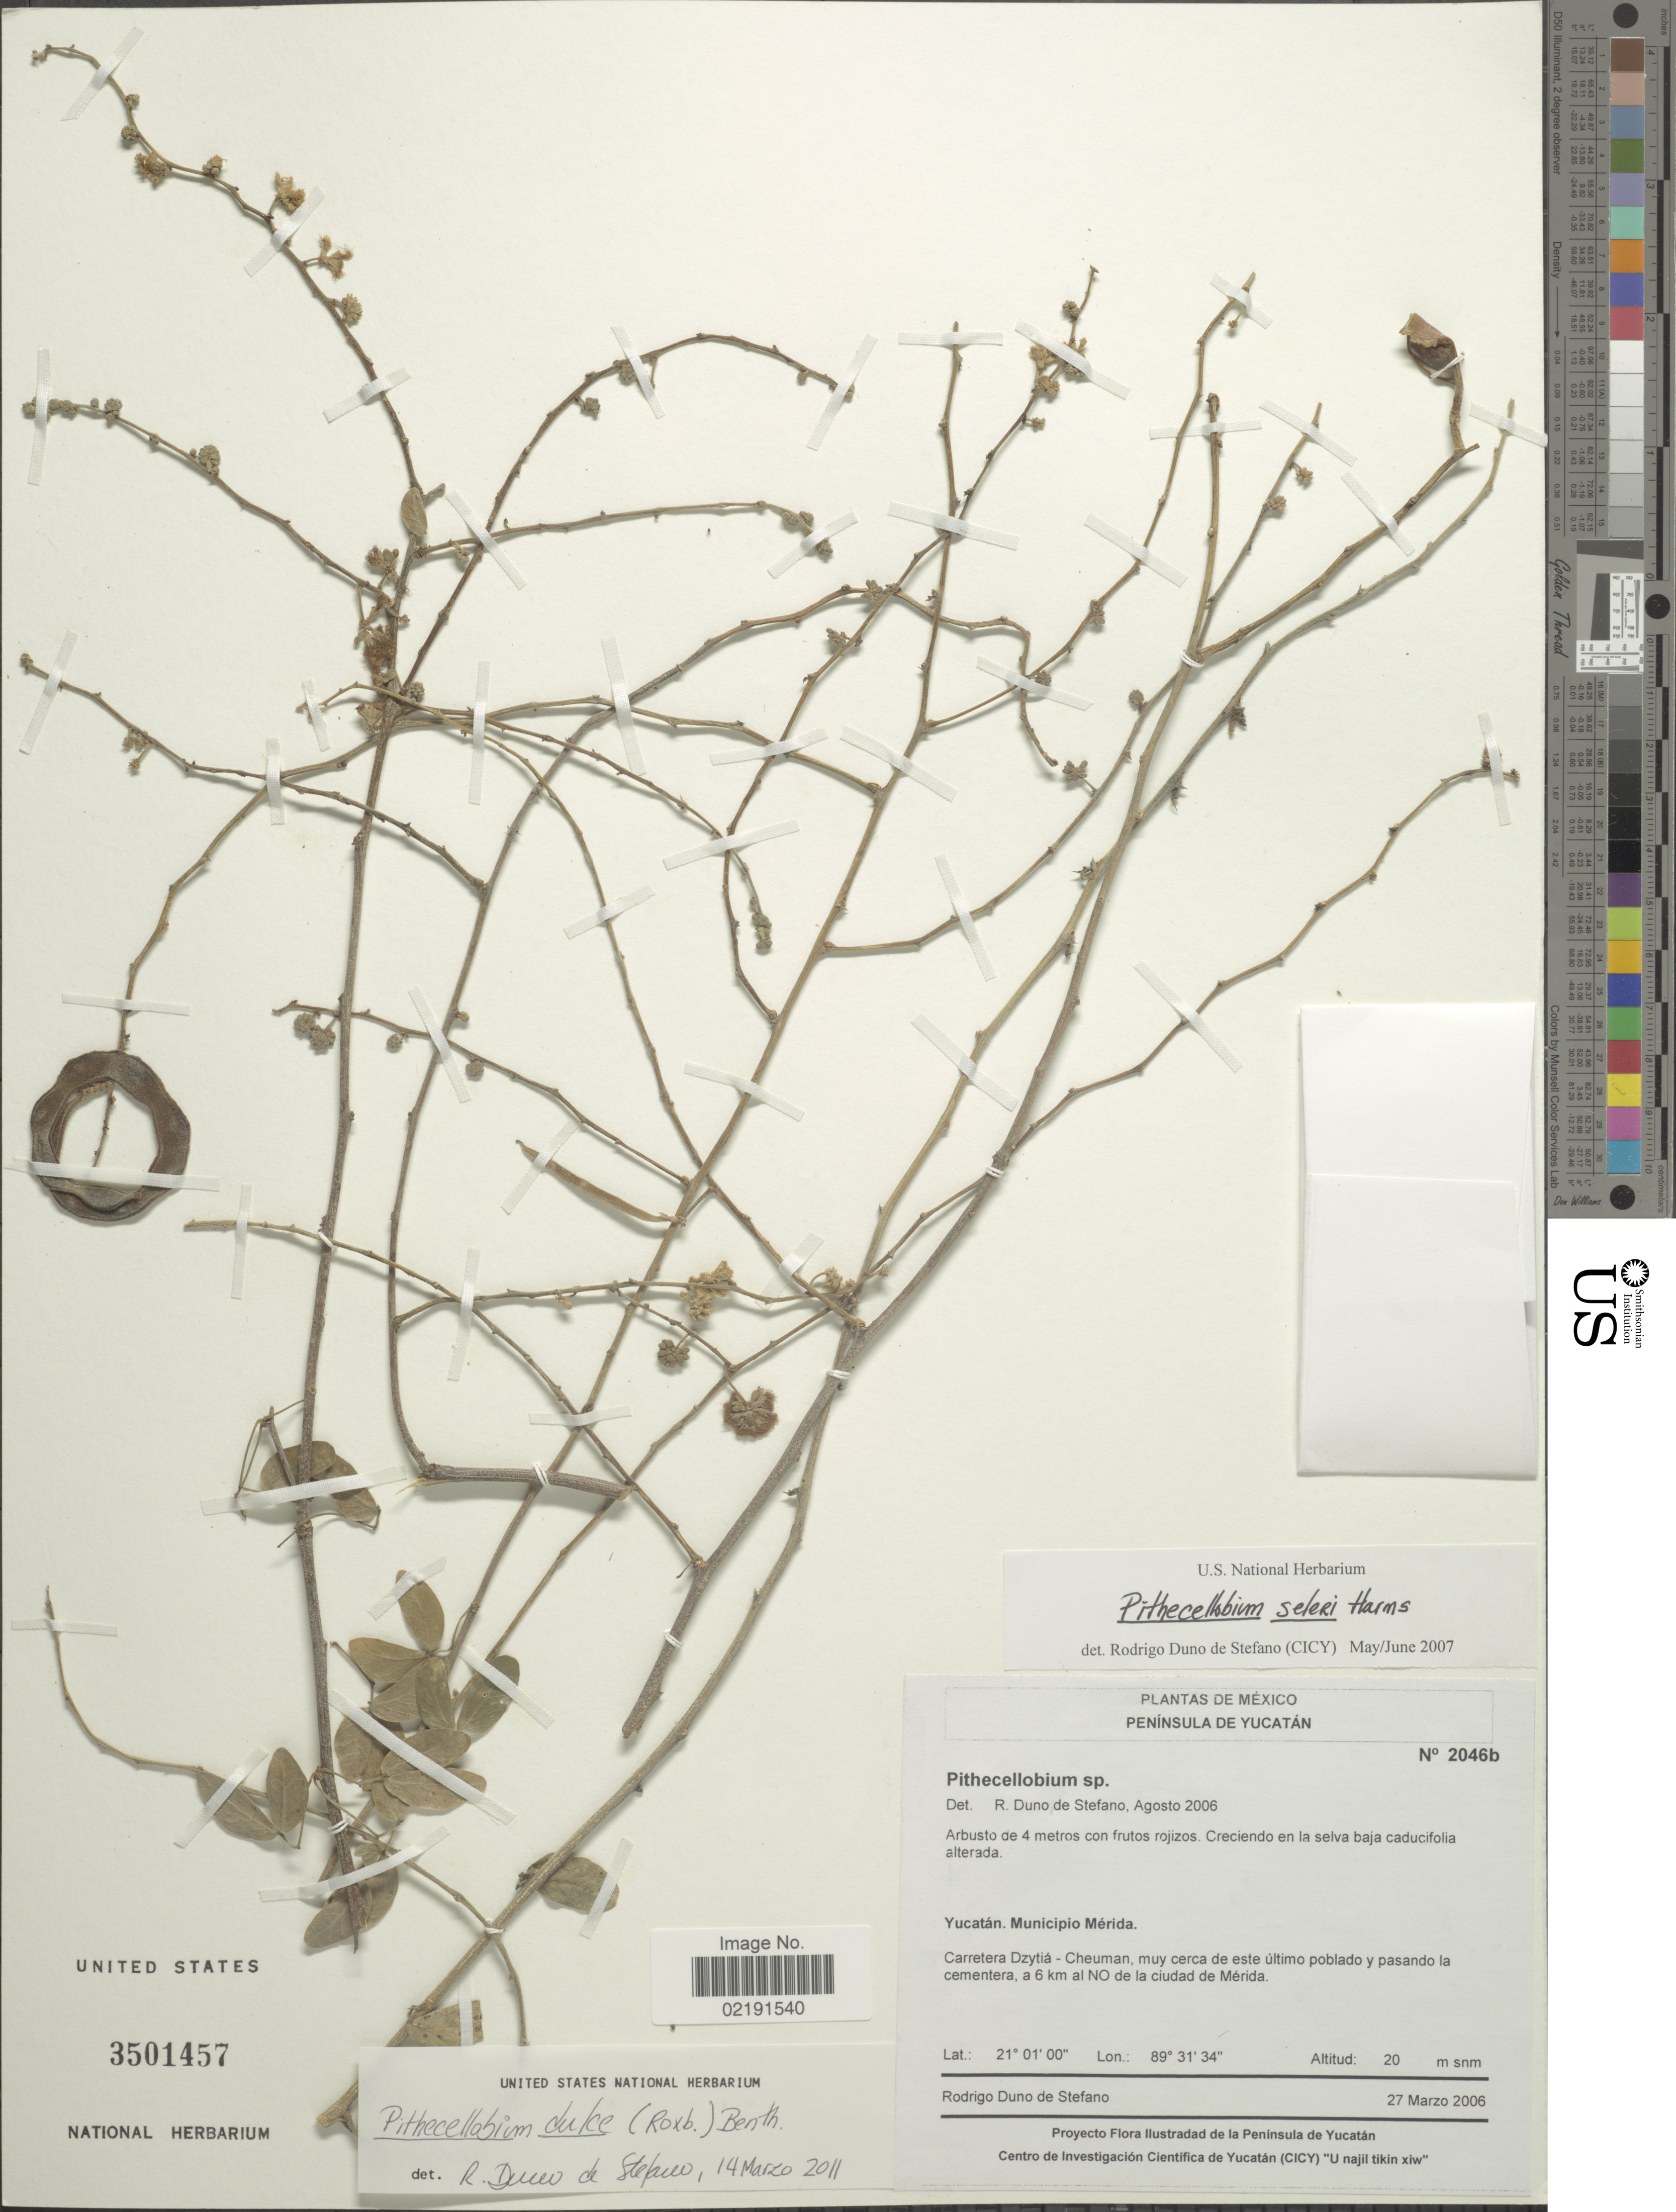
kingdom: Plantae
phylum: Tracheophyta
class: Magnoliopsida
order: Fabales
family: Fabaceae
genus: Pithecellobium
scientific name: Pithecellobium dulce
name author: (Roxb.) Benth.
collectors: R. Duno de Stefano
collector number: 2046b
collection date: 2006-03-27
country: Mexico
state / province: Yucatán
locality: Península de Yucatán. Yucatán: Municipio Mérida. Carretera Dzytiá - Cheuman, muy cerca de este último poblado y pasando la cementera, a 6 km al NO de la ciudad de Mérida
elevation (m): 20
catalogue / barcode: US 3501457